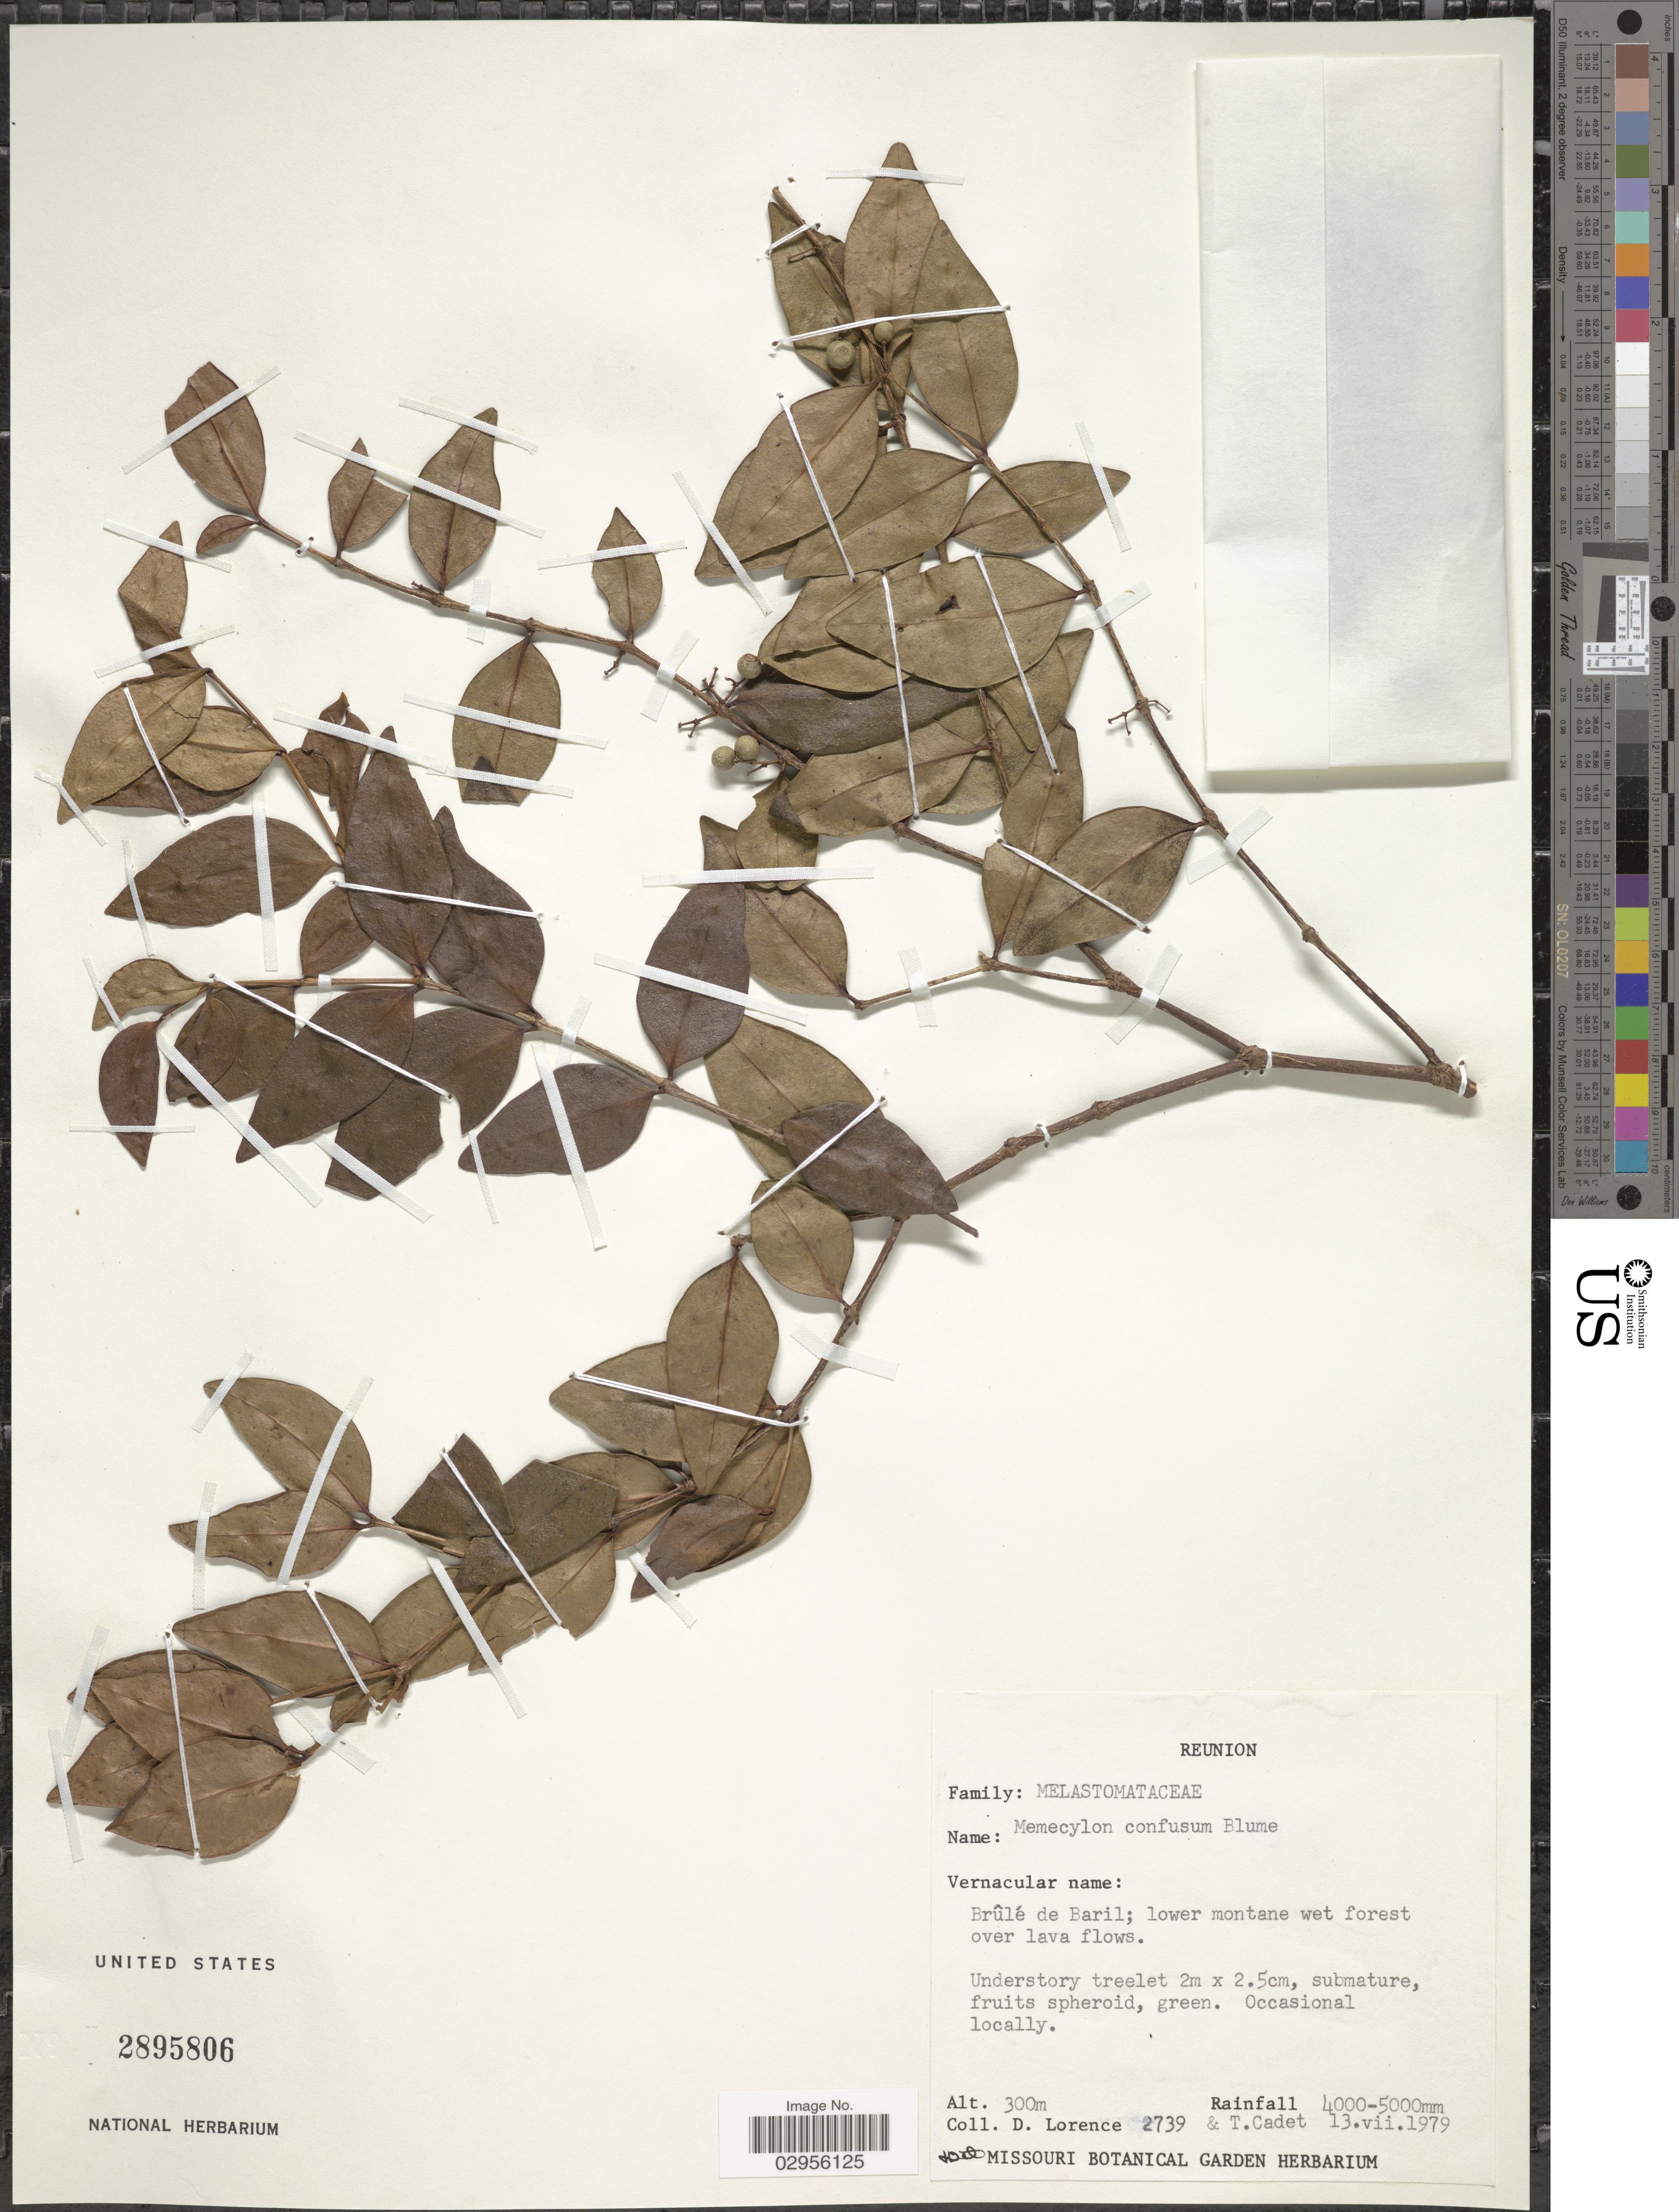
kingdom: Plantae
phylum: Tracheophyta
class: Magnoliopsida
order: Myrtales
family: Melastomataceae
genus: Memecylon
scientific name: Memecylon confusum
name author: Blume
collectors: D. Lorence & T. Cadet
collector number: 2739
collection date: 1979-07-13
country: Reunion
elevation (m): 300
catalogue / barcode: US 2895806